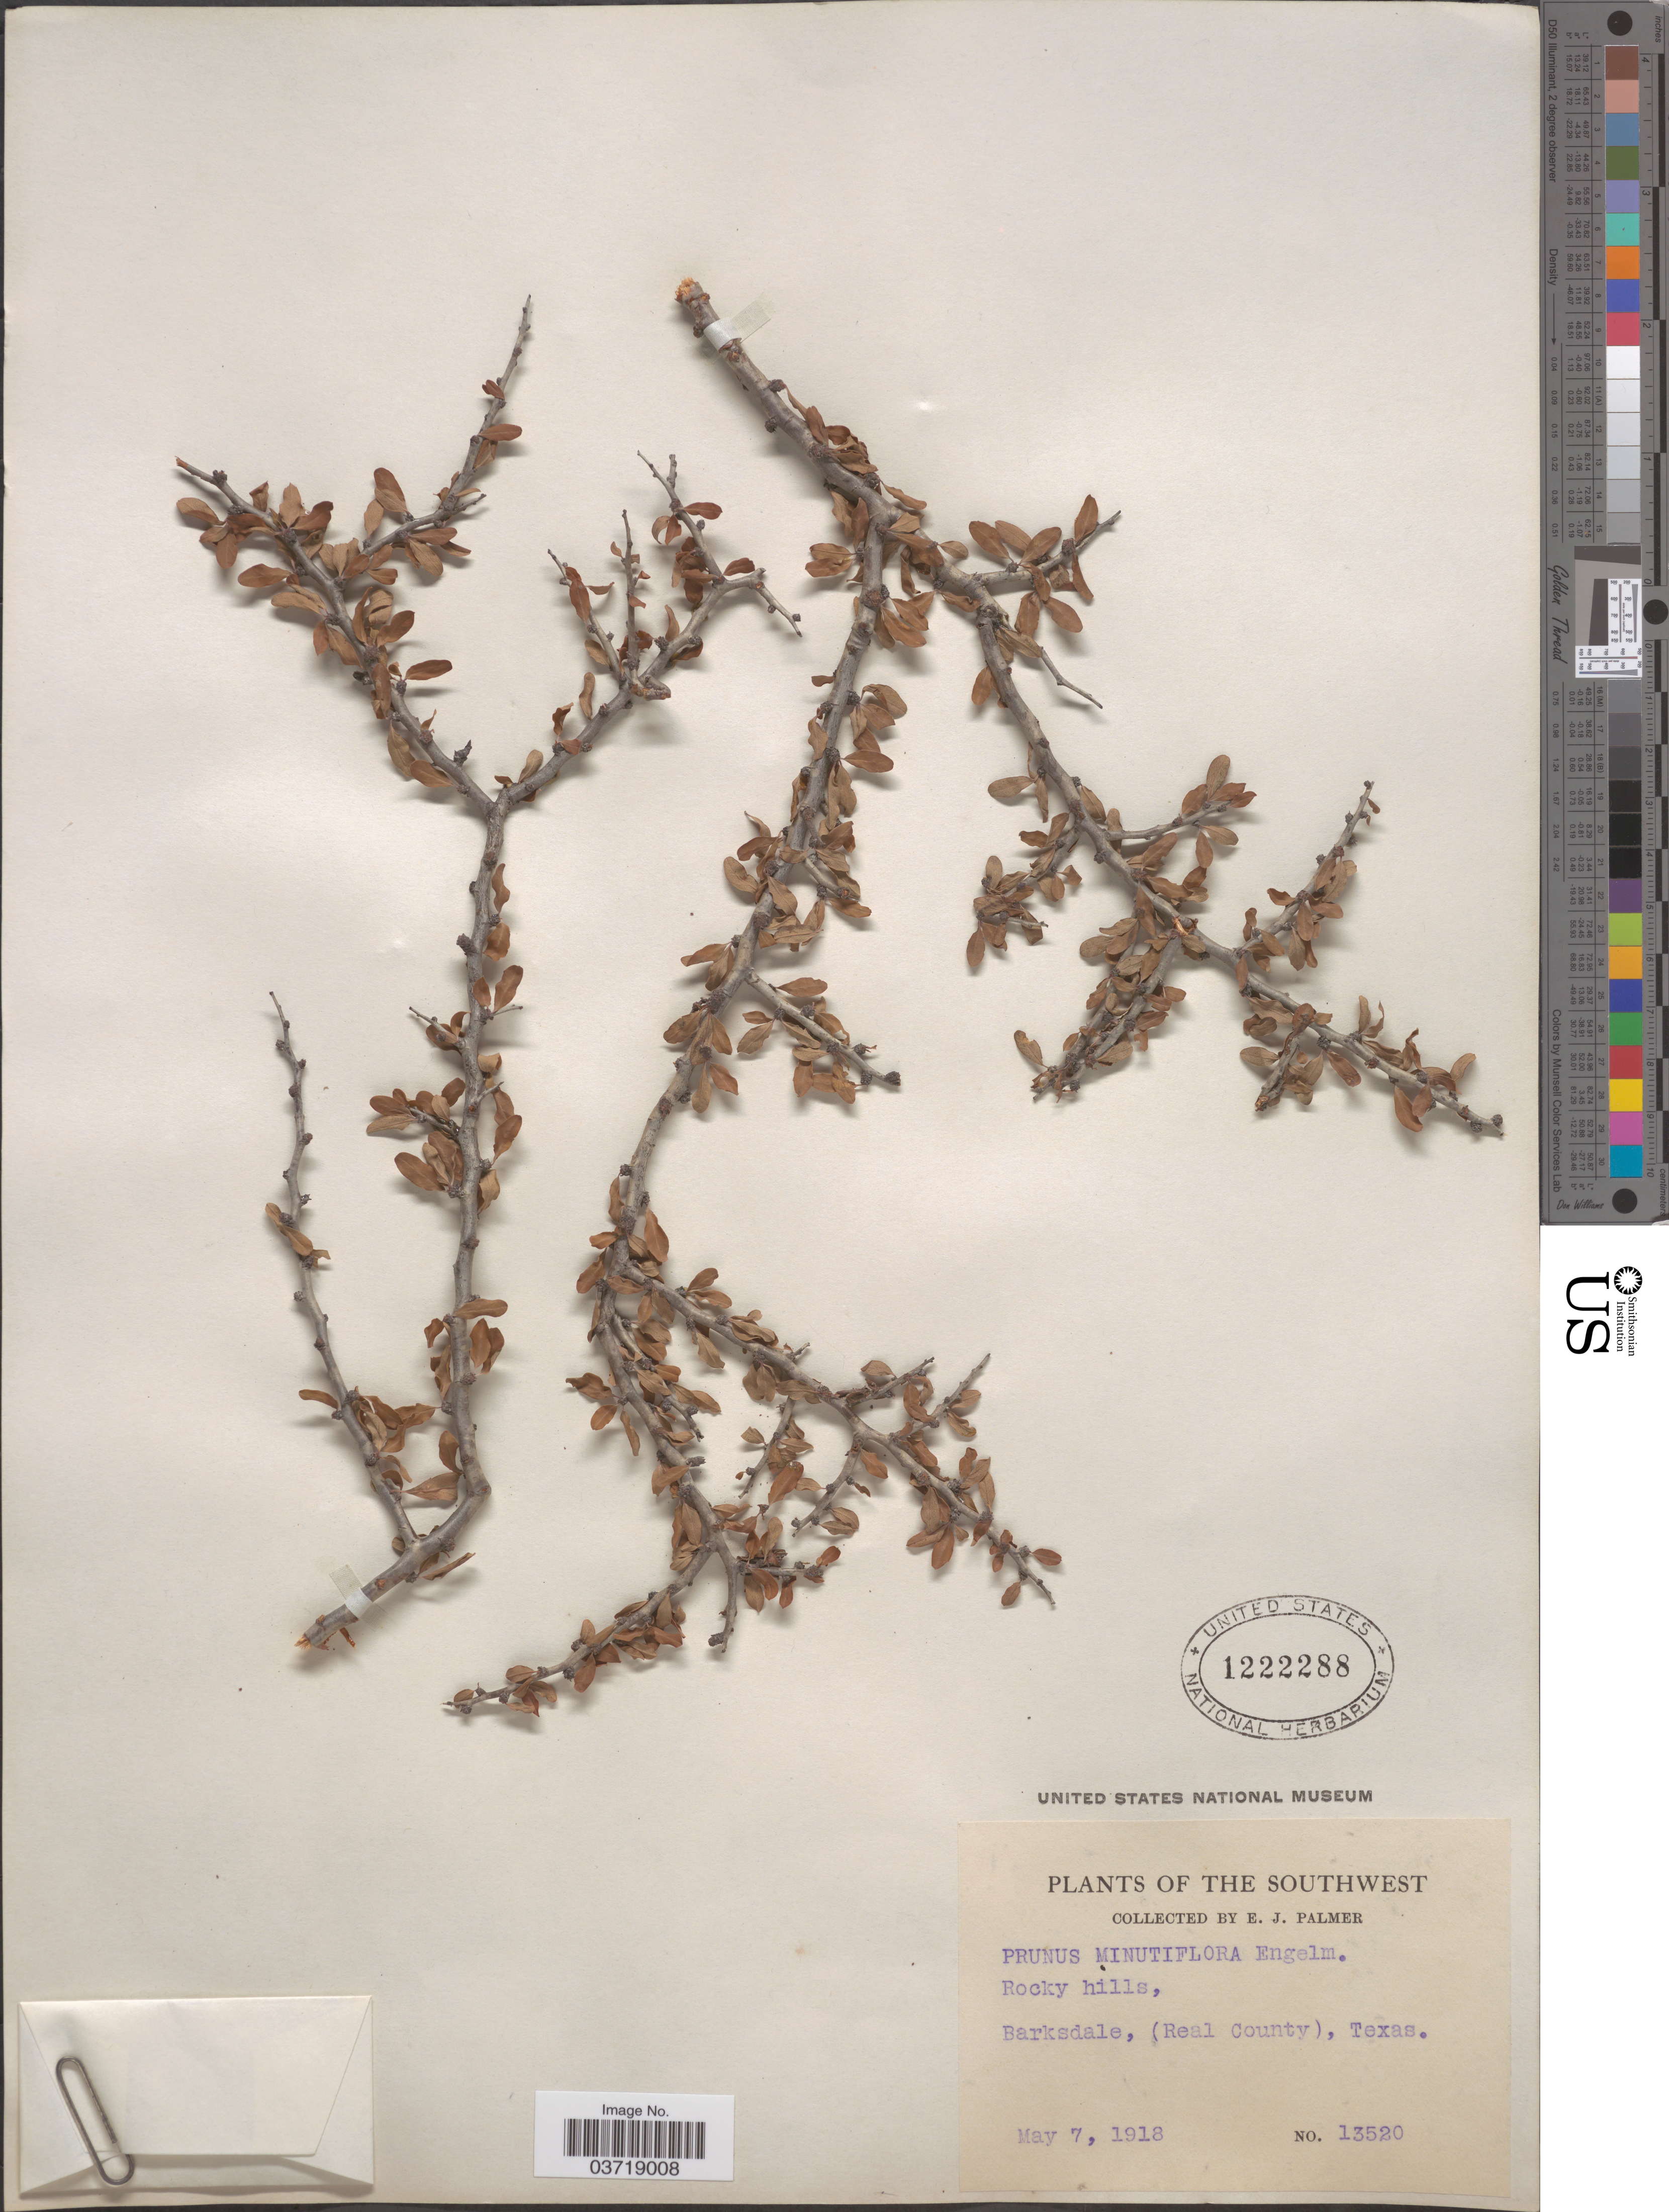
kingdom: Plantae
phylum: Tracheophyta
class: Magnoliopsida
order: Rosales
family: Rosaceae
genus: Prunus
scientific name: Prunus minutiflora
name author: Engelm. ex A. Gray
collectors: E. J. Palmer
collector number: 13520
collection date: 1918-05-07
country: United States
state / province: Texas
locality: The Southwest. Barksdale, (Real County).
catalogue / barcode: US 1222288